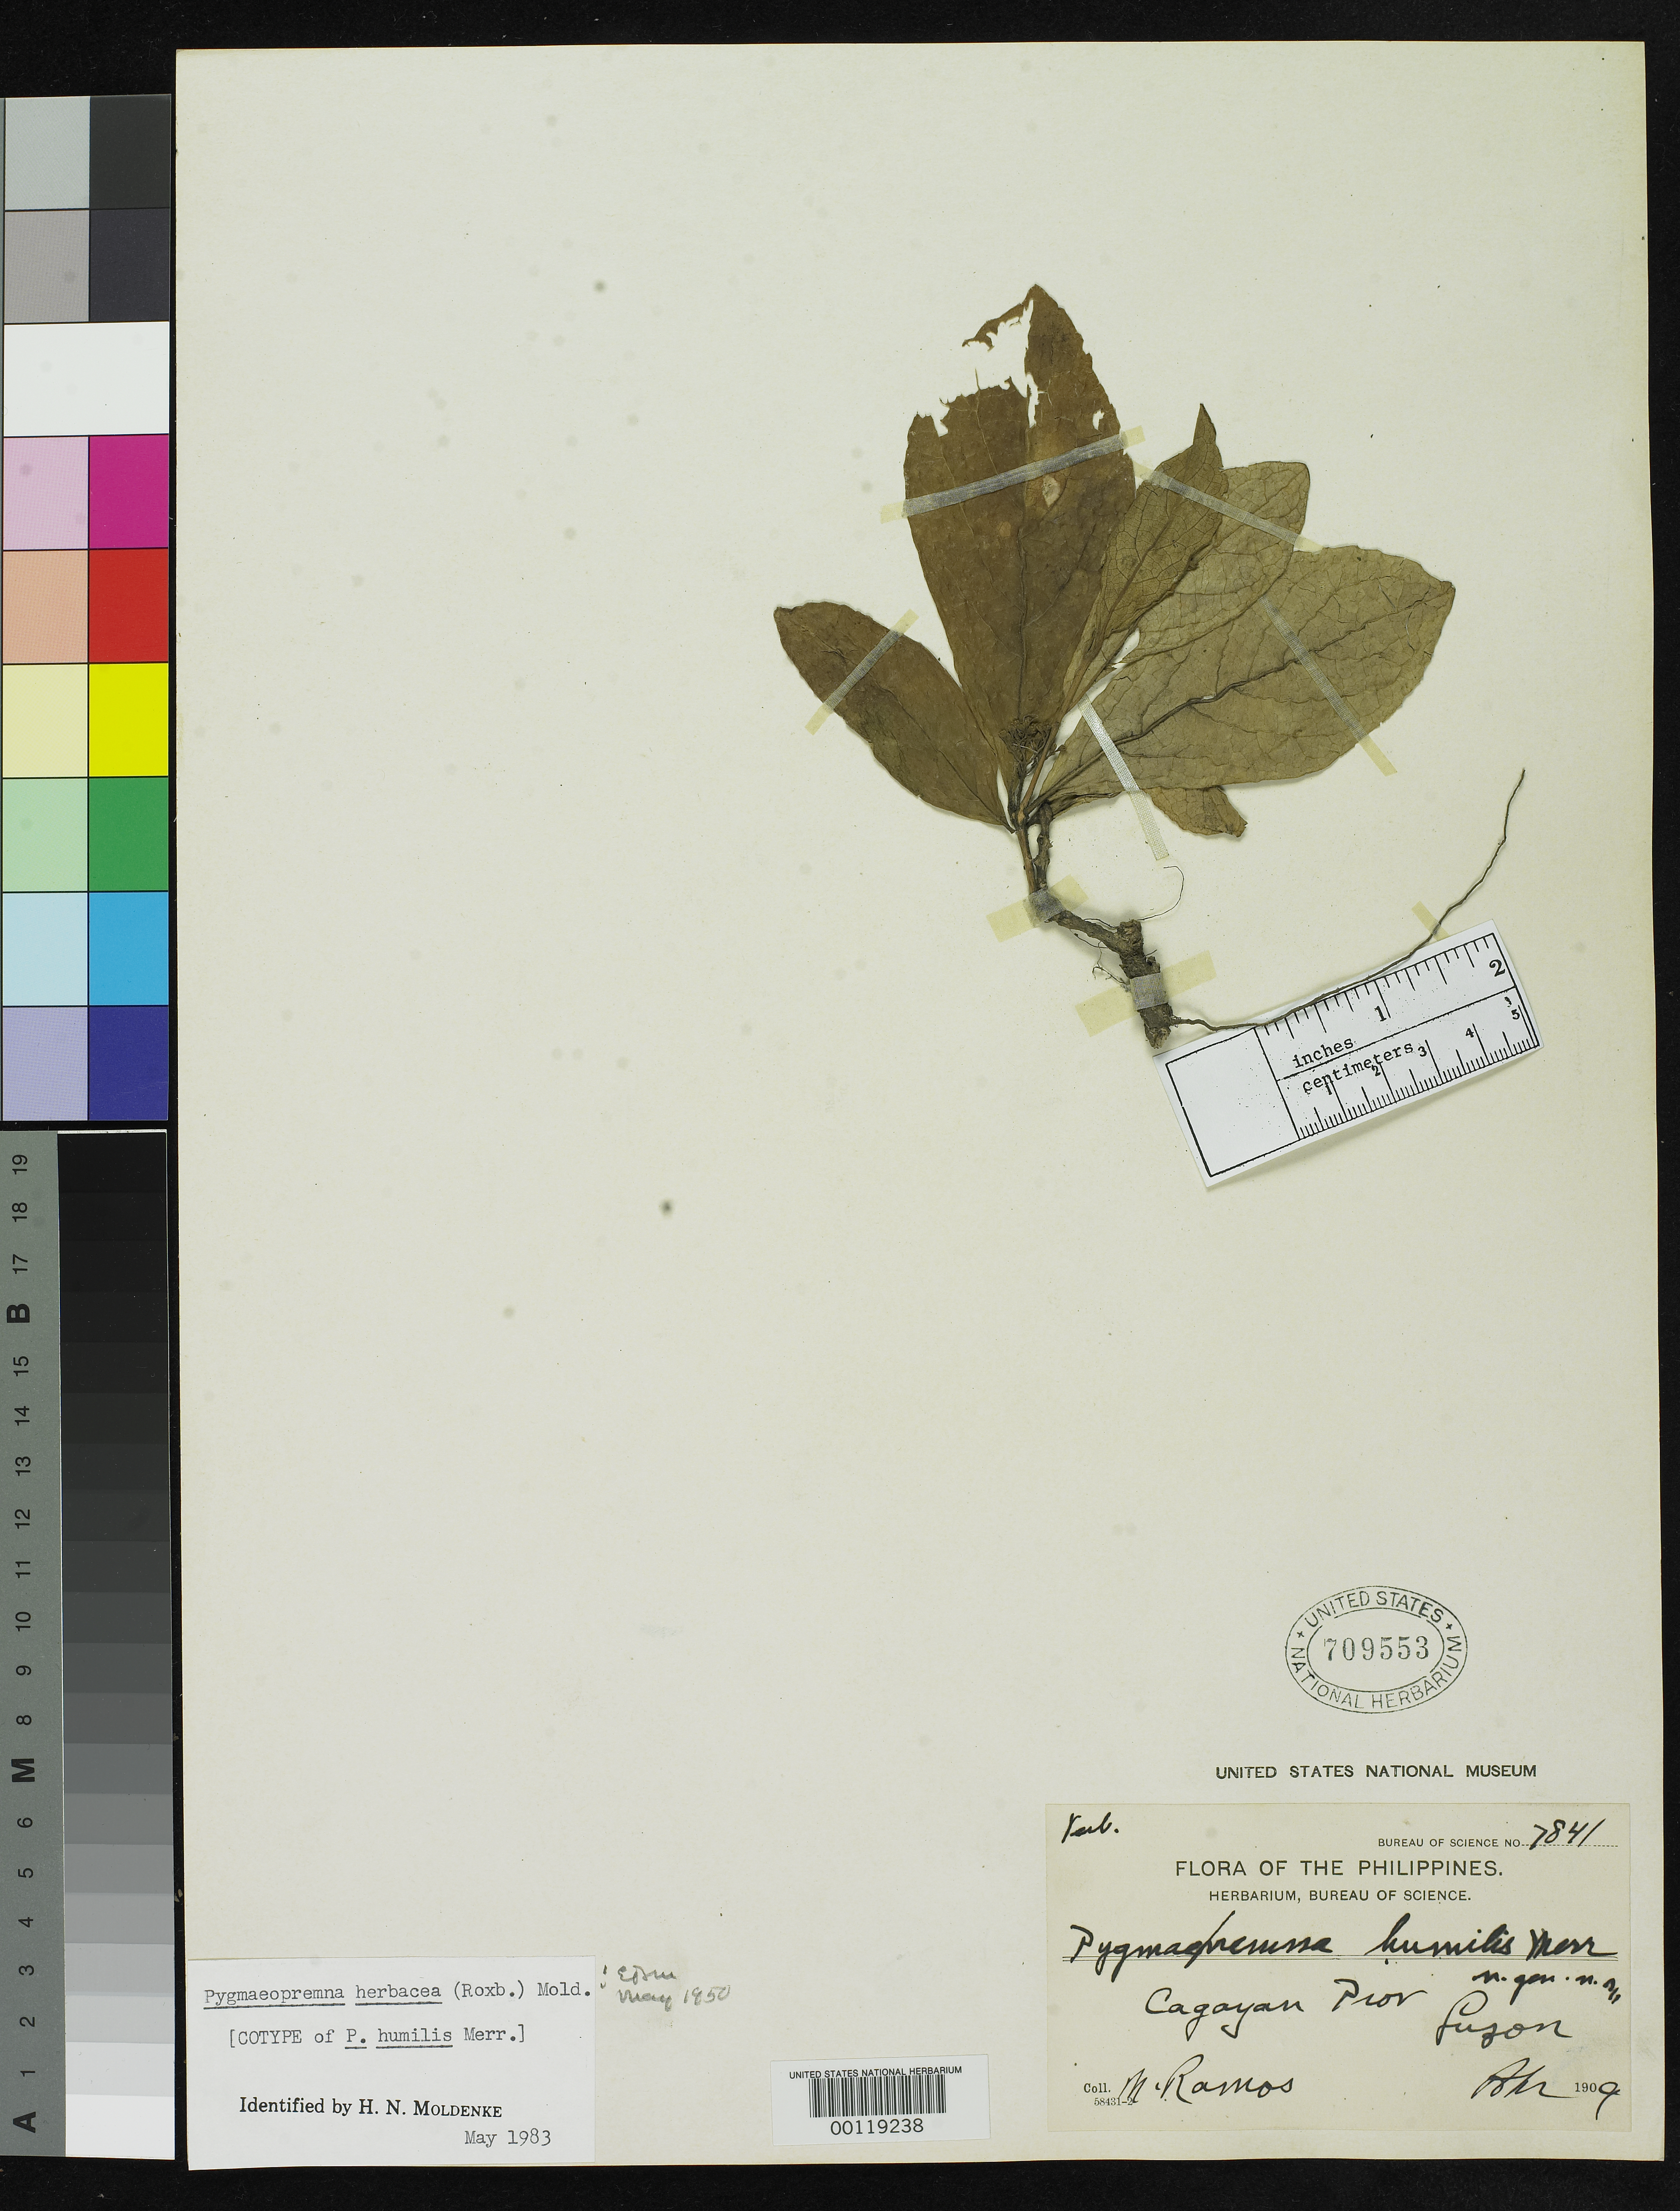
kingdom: Plantae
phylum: Tracheophyta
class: Magnoliopsida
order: Lamiales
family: Lamiaceae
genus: Pygmaeopremna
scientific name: Pygmaeopremna humilis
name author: Merr.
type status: Isosyntype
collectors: M. Ramos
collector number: Bur. Sci. 7841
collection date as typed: Apr 1909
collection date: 1909-04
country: Philippines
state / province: Cagayan Valley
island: Luzon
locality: Piat. Cagayan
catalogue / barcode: US 709553